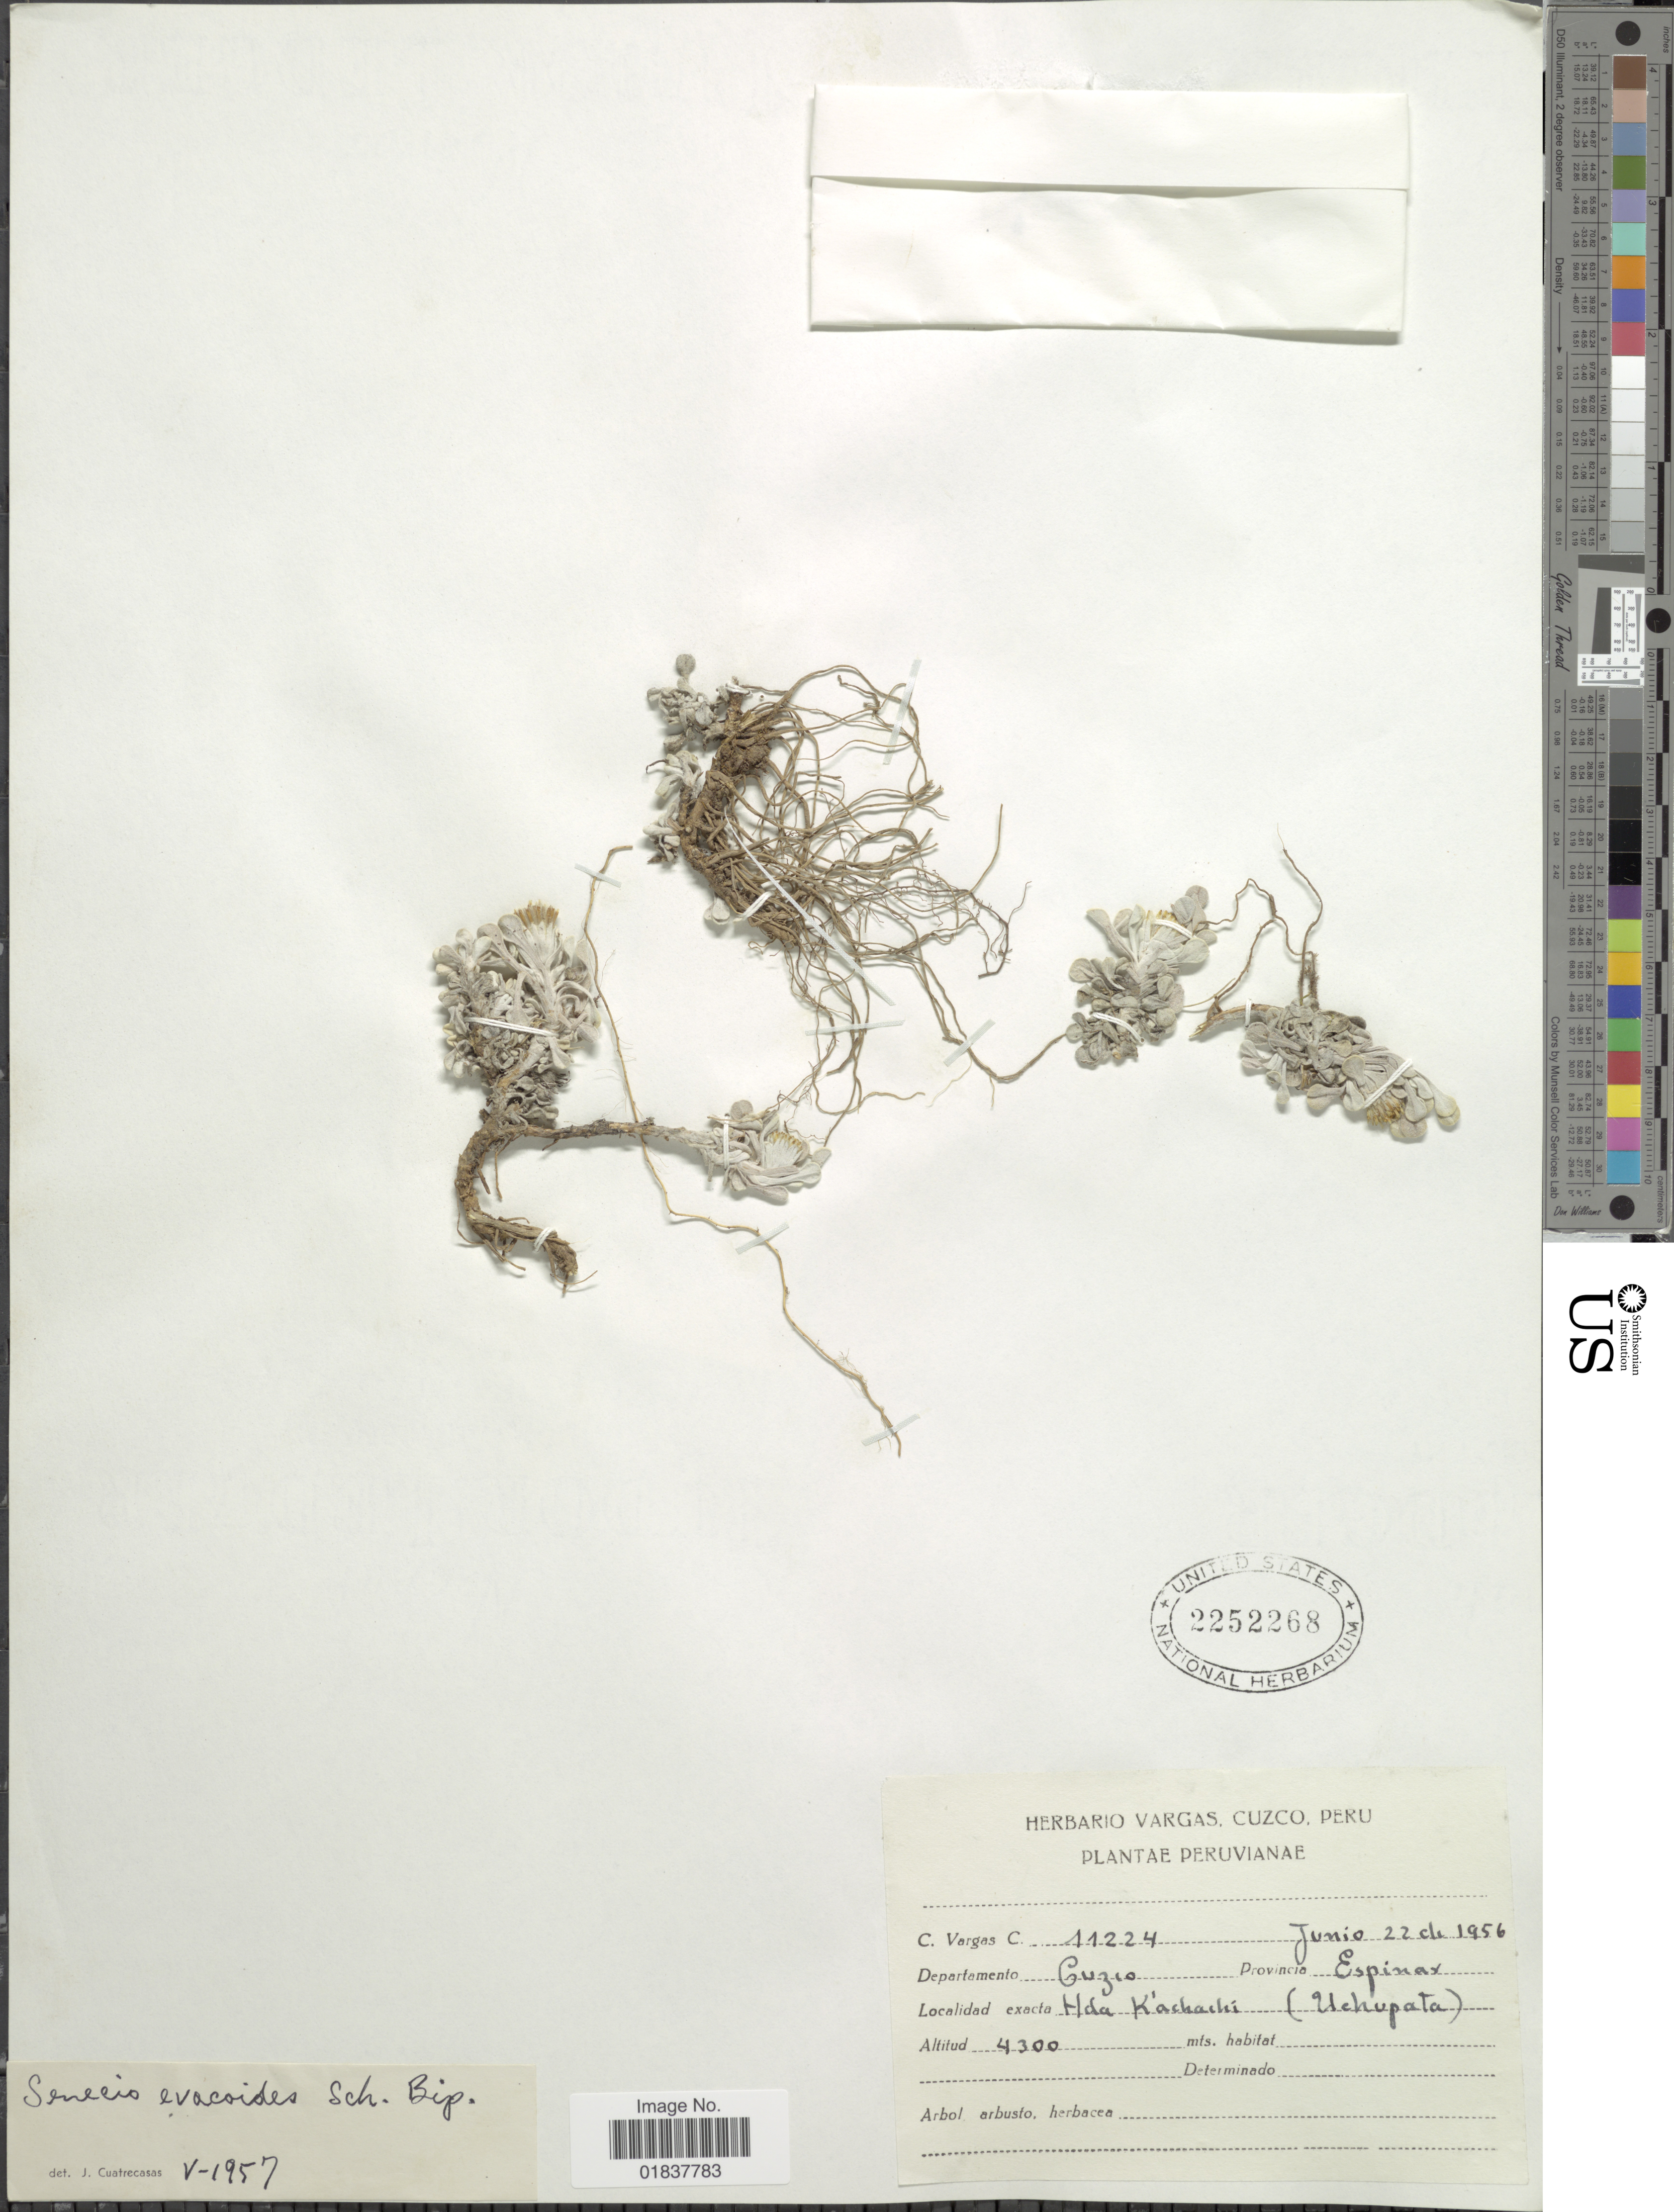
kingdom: Plantae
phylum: Tracheophyta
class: Magnoliopsida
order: Asterales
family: Asteraceae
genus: Senecio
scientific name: Senecio evacoides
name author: Sch. Bip.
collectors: C. Vargas Calderón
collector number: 11224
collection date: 1956-06-22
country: Peru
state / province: Cusco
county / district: Espinar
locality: Hda Kachachi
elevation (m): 4300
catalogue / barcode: US 2252268